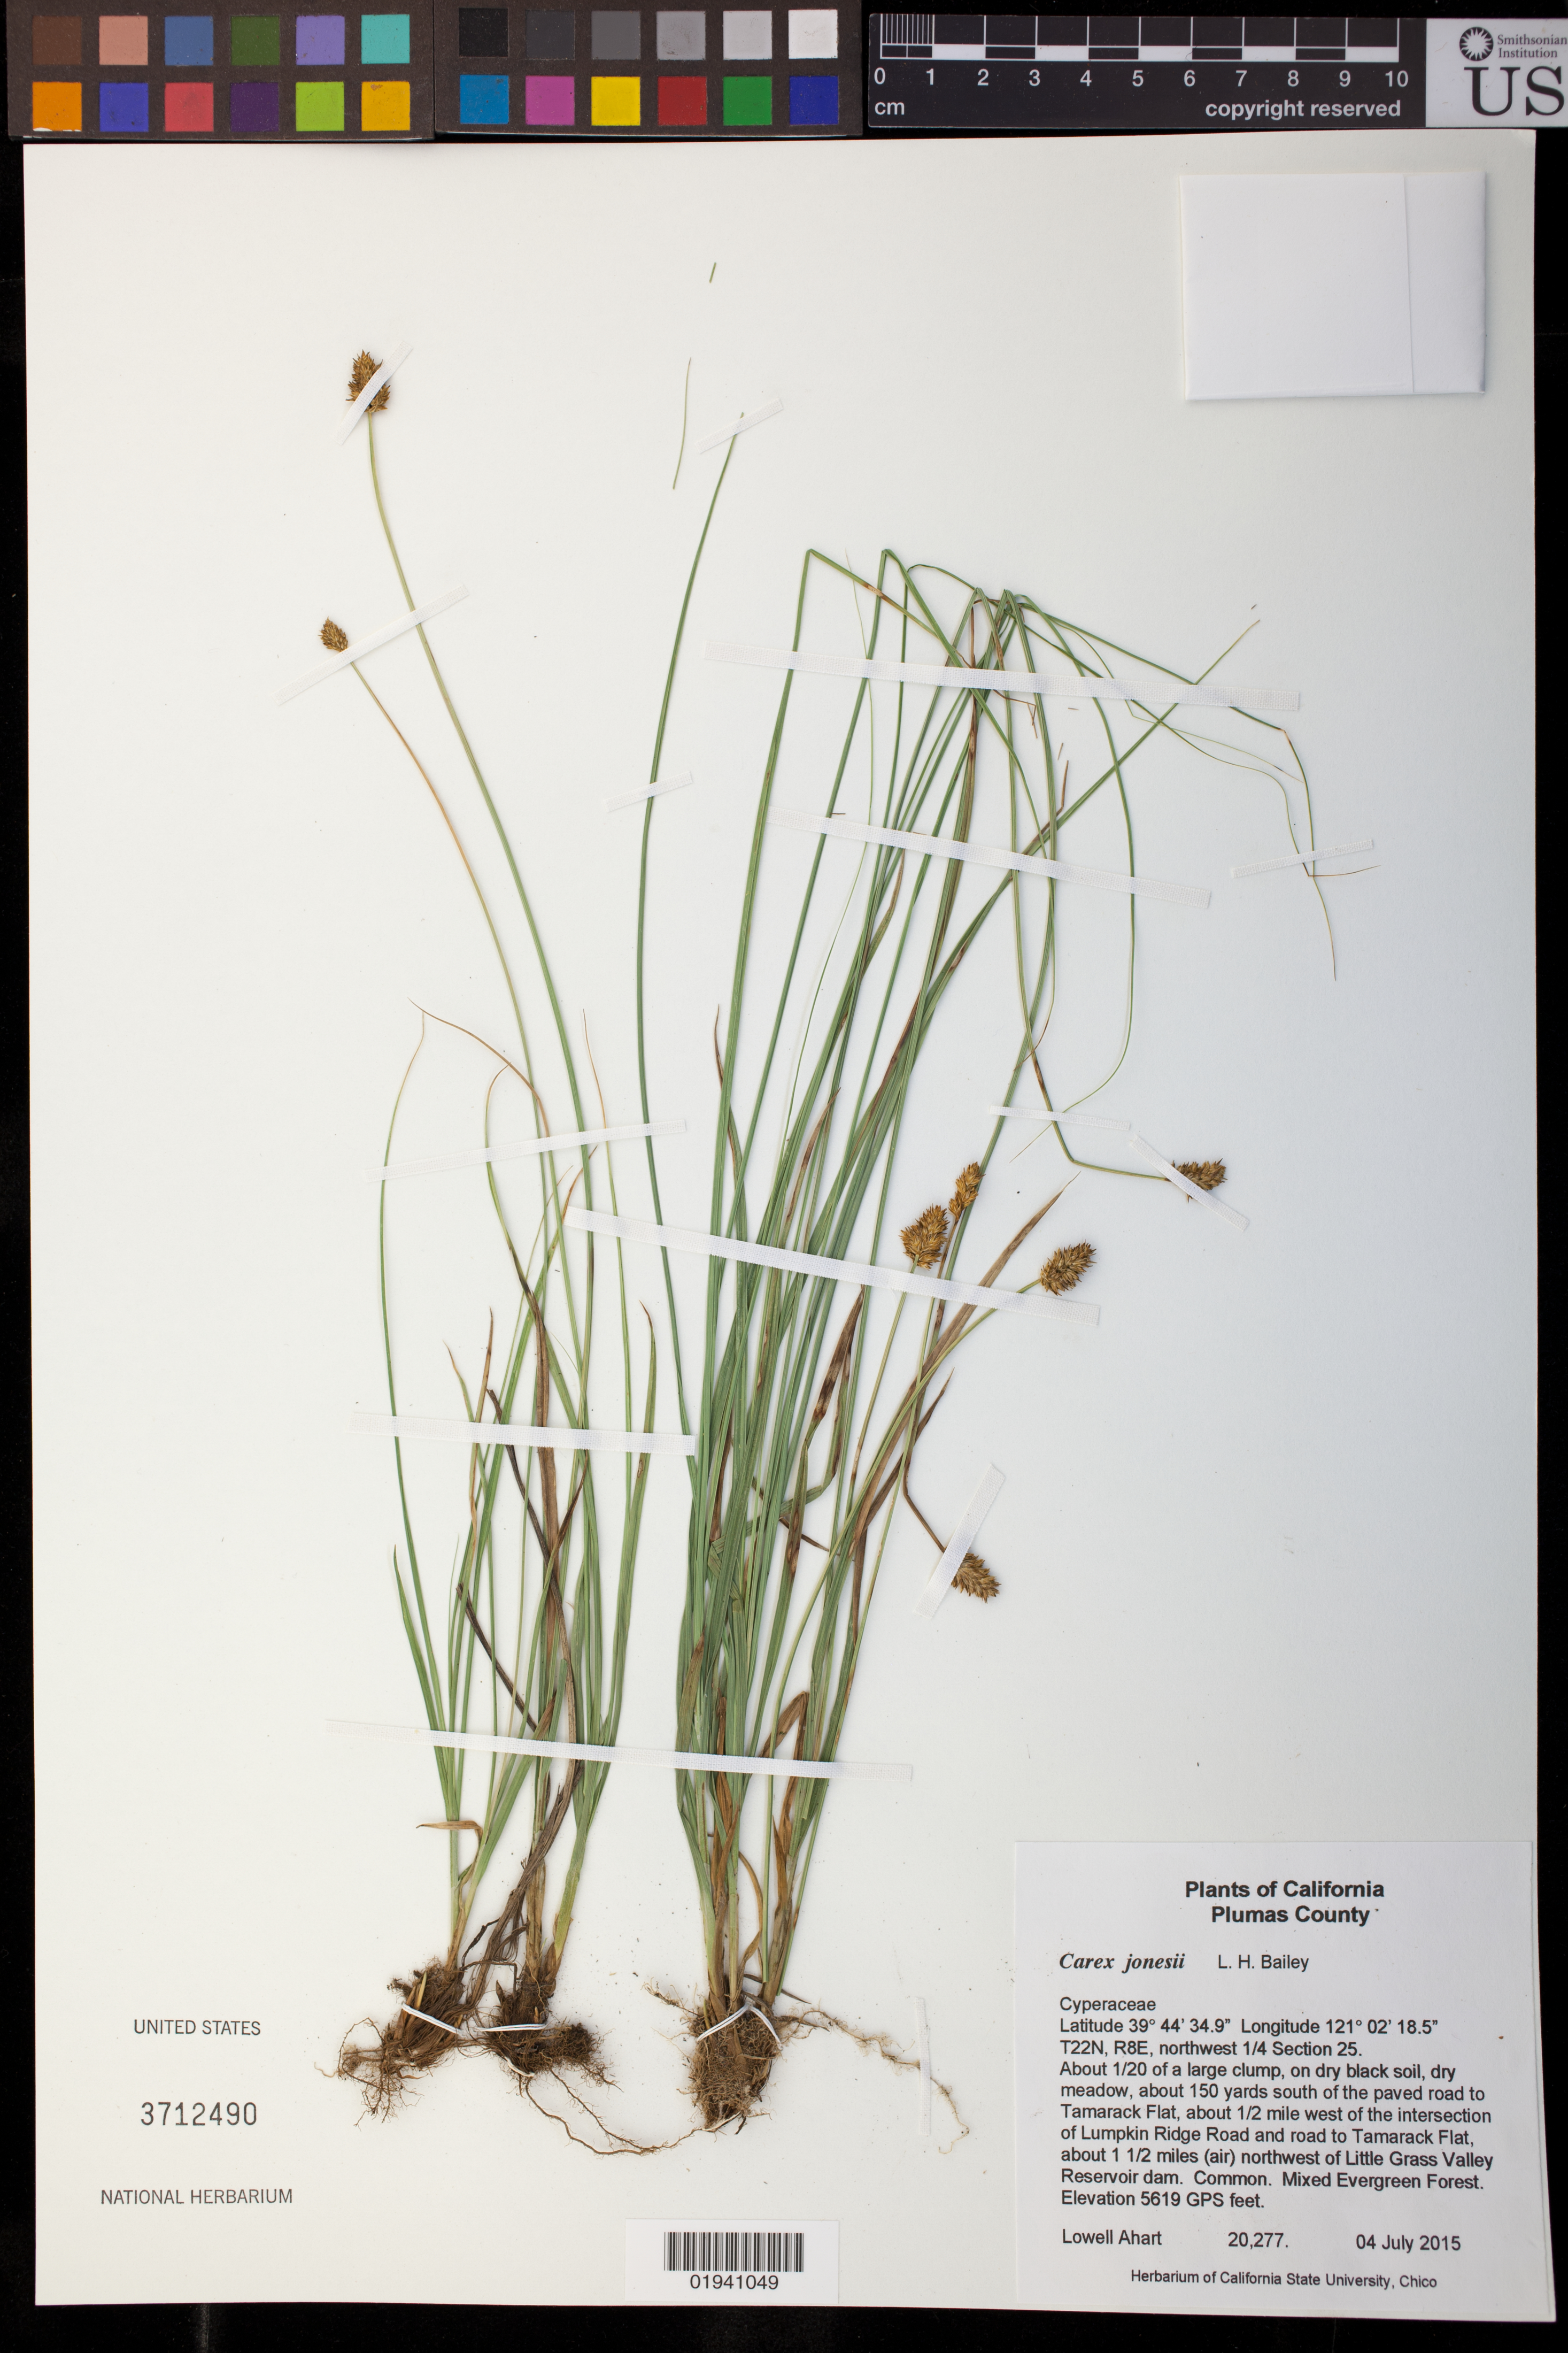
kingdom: Plantae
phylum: Tracheophyta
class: Liliopsida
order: Poales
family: Cyperaceae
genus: Carex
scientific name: Carex jonesii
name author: L.H. Bailey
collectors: L. Ahart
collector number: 20277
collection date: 2015-07-04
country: United States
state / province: California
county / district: Plumas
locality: T22N, R8E, northwest 1/4 section 25. About 150 yards south of the paved road to Tamarack Flat, about 1/2 mile west of the intersection of Lumpkin Ridge Road and road to Tamarack Flat, about 1 1/2 miles (air) northwest of Little Grass Valley Reservoir dam.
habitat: on dry black soil, dry meadow, mixed evergreen forest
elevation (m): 1713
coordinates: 39 44 34.9, 121 02 18.5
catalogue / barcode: US 3712490